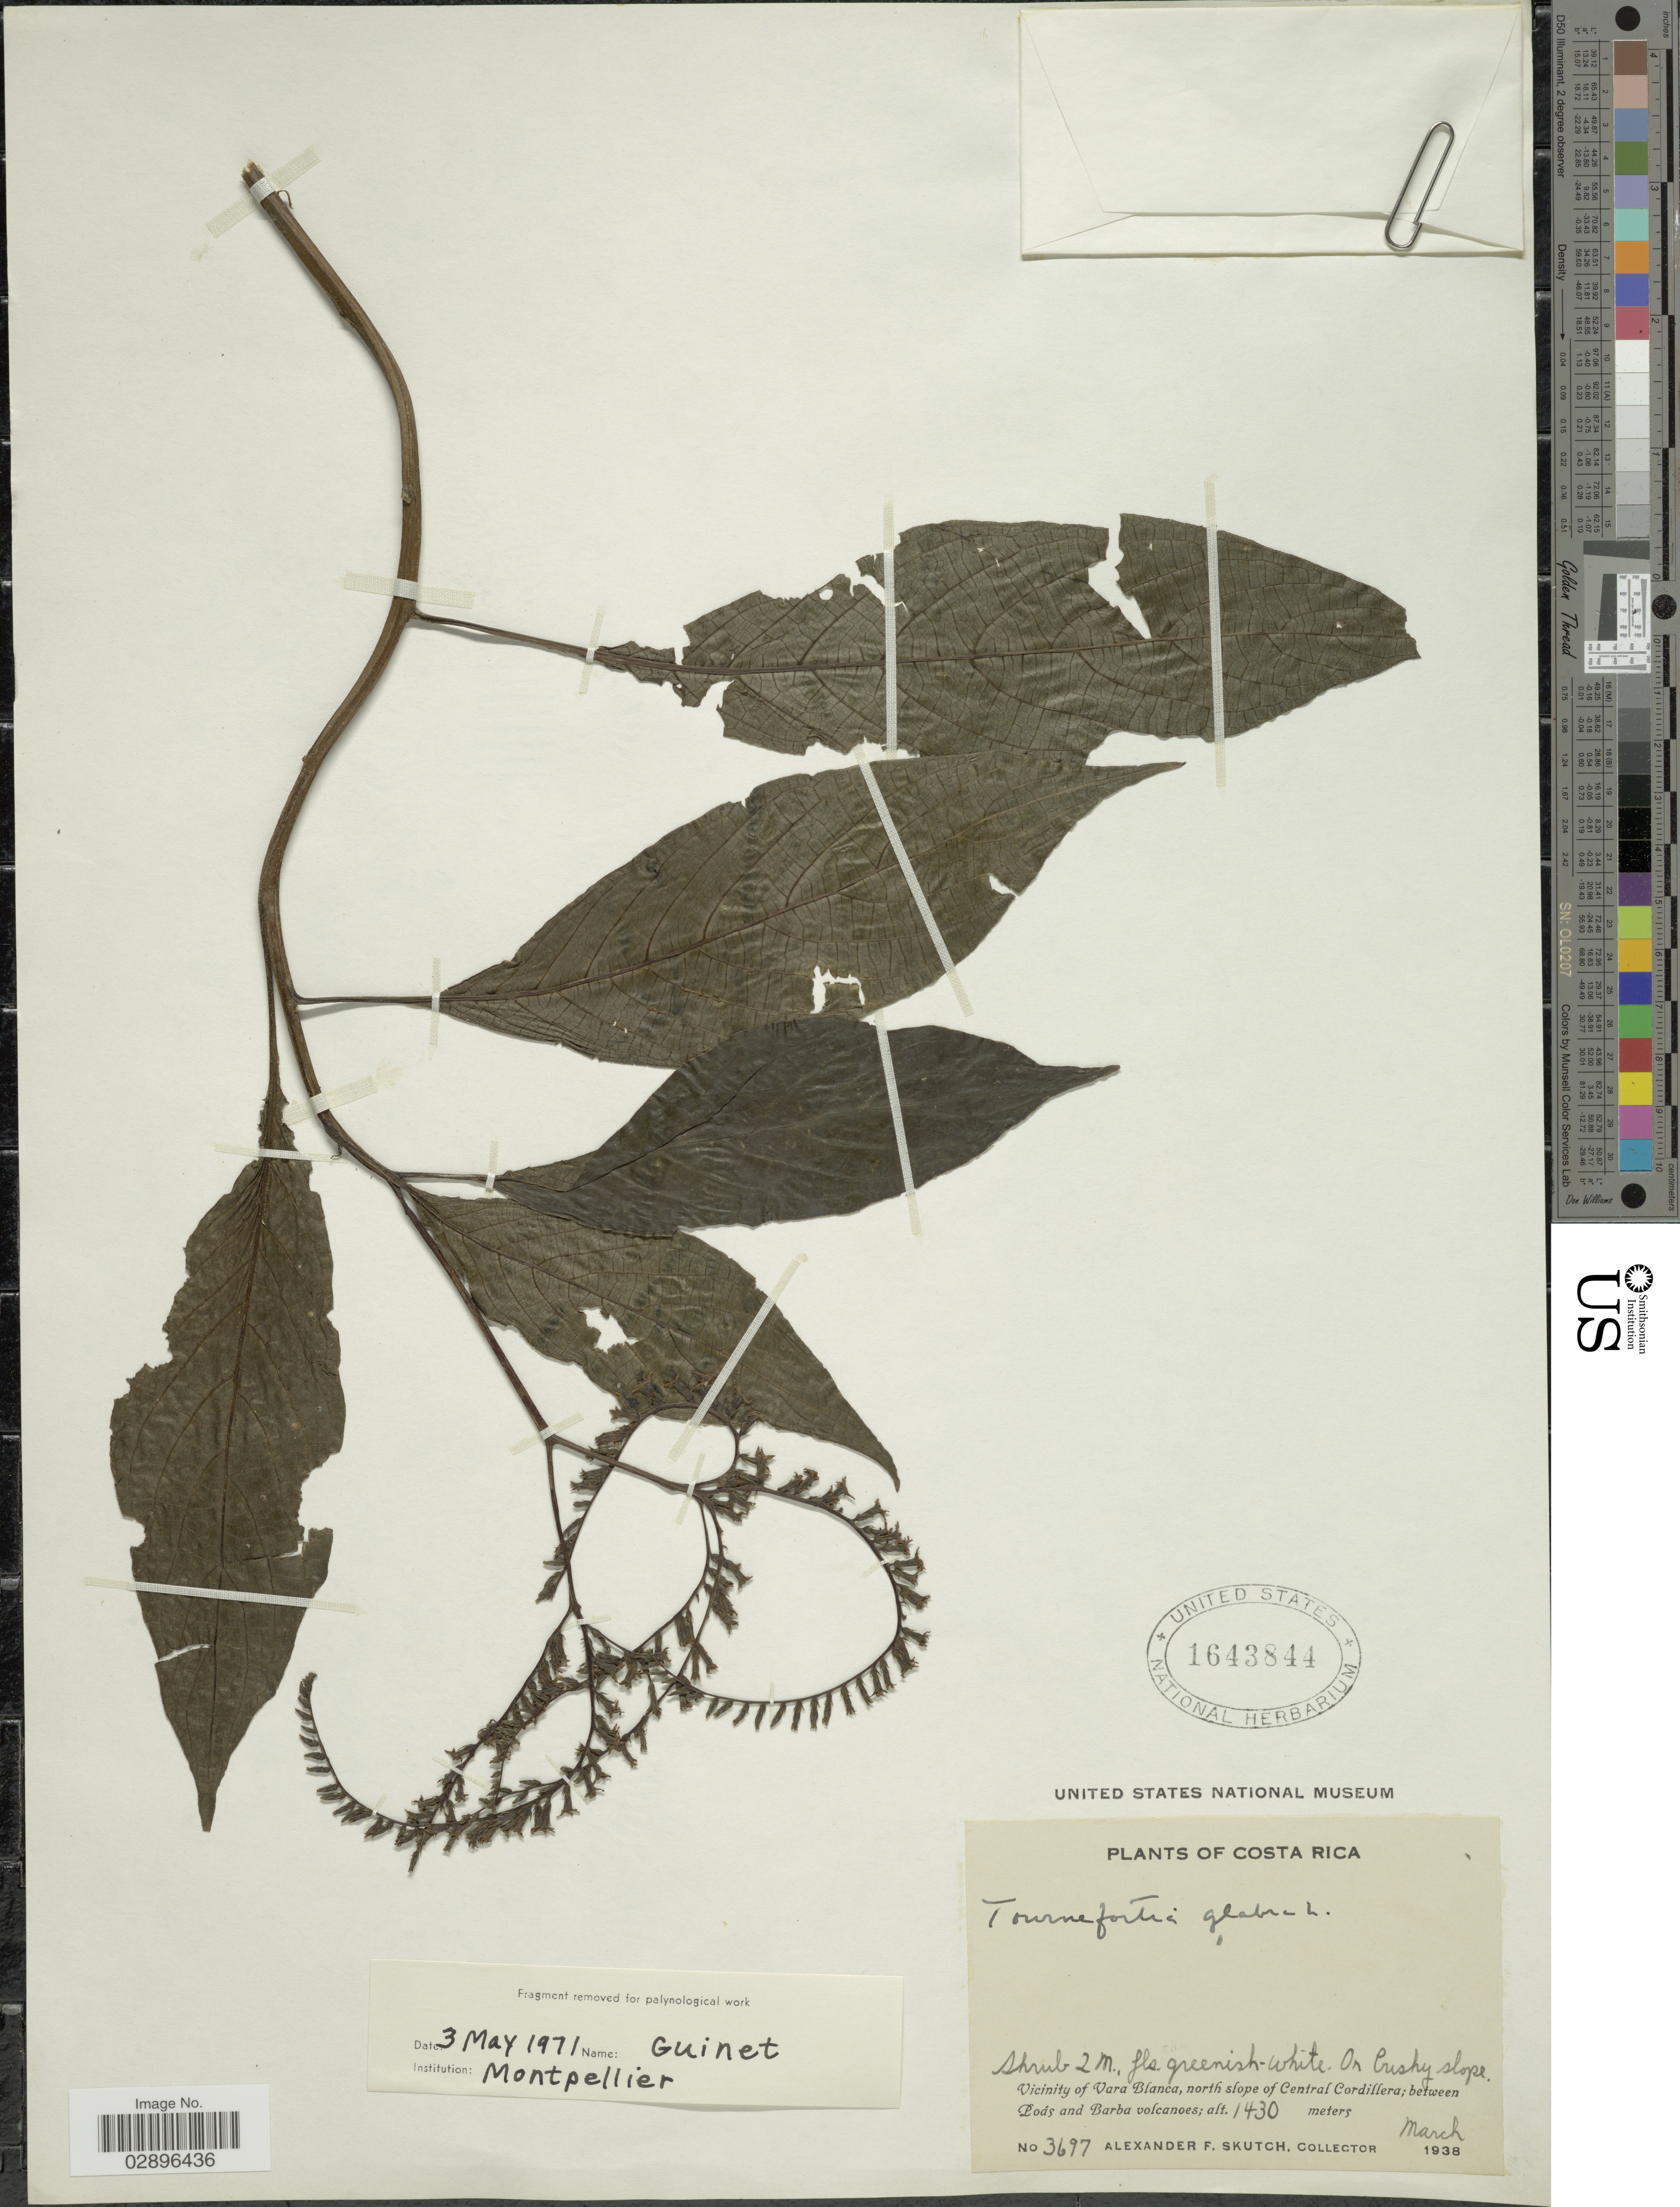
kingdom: Plantae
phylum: Tracheophyta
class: Magnoliopsida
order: Boraginales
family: Heliotropiaceae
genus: Tournefortia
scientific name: Tournefortia glabra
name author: L.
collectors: A. F. Skutch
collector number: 3697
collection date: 1938-03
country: Costa Rica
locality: Vicinity of Vara Blanca, north slope of Central Cordillera; between Poás and Barba volcanoes.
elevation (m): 1430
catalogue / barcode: US 1643844